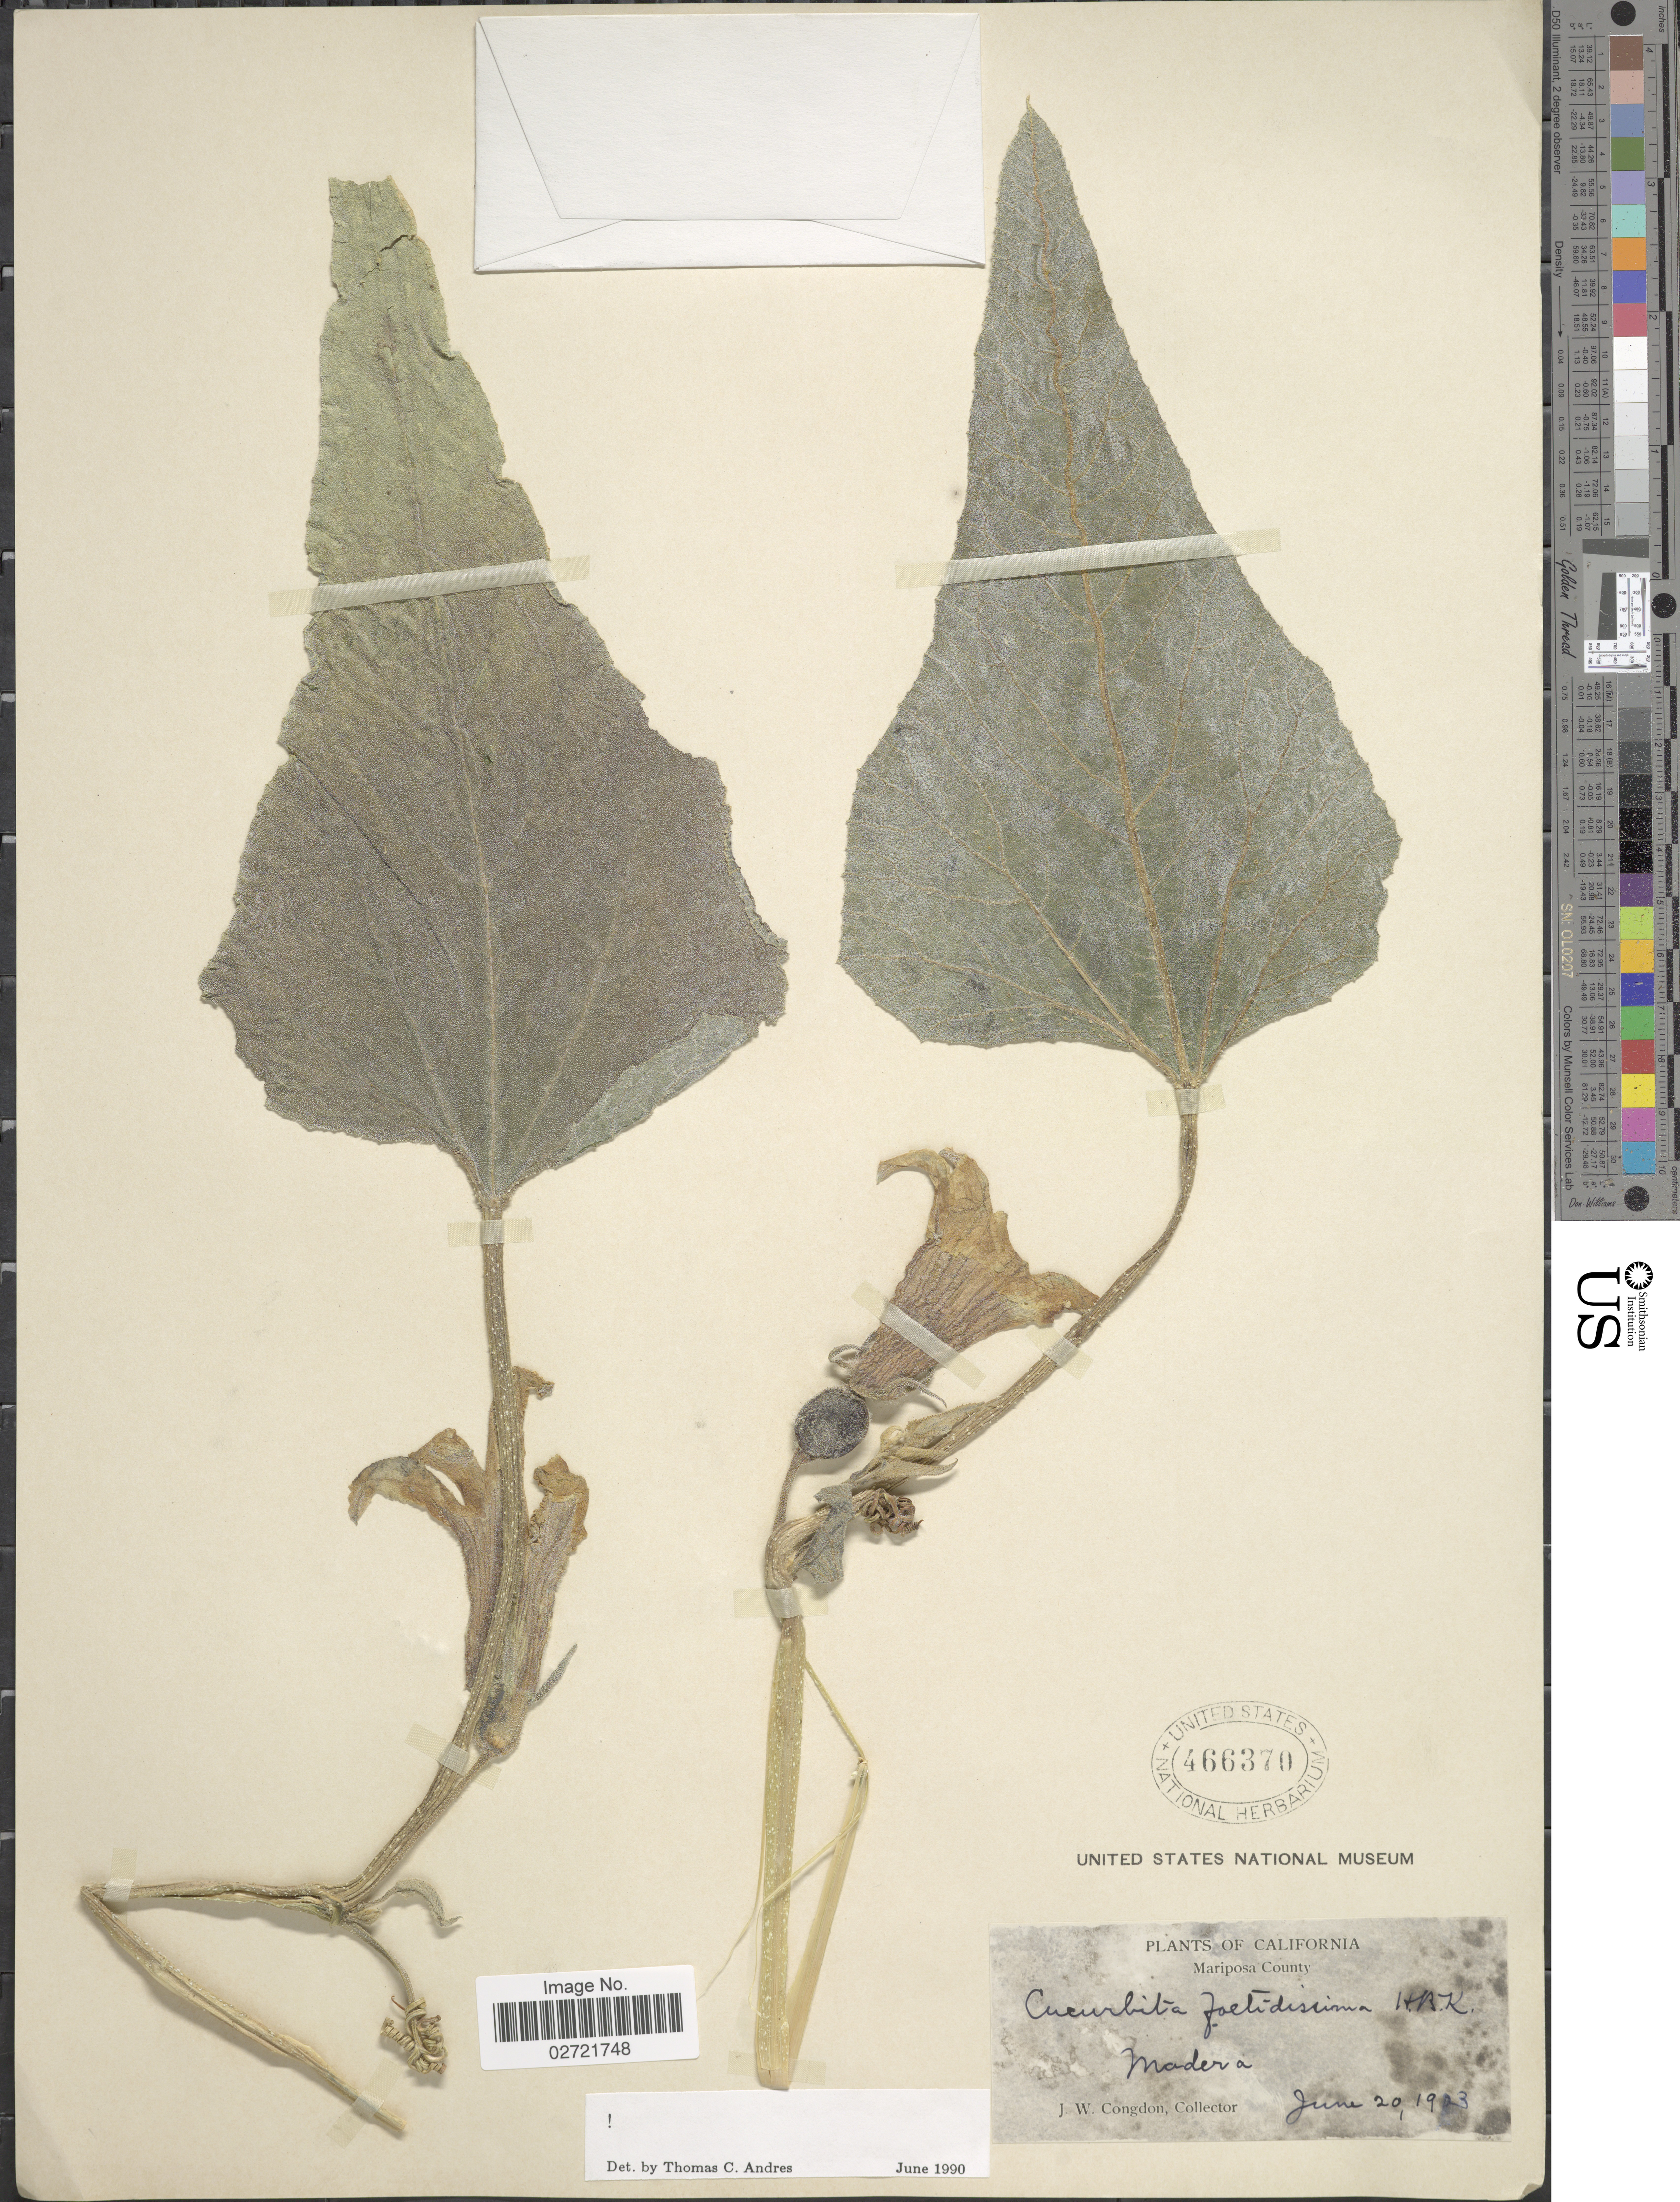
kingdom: Plantae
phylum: Tracheophyta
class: Magnoliopsida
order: Cucurbitales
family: Cucurbitaceae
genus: Cucurbita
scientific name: Cucurbita foetidissima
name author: Kunth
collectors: J. W. Congdon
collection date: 1923-06-20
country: United States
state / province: California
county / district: Mariposa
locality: Mariposa, Madera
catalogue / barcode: US 466370